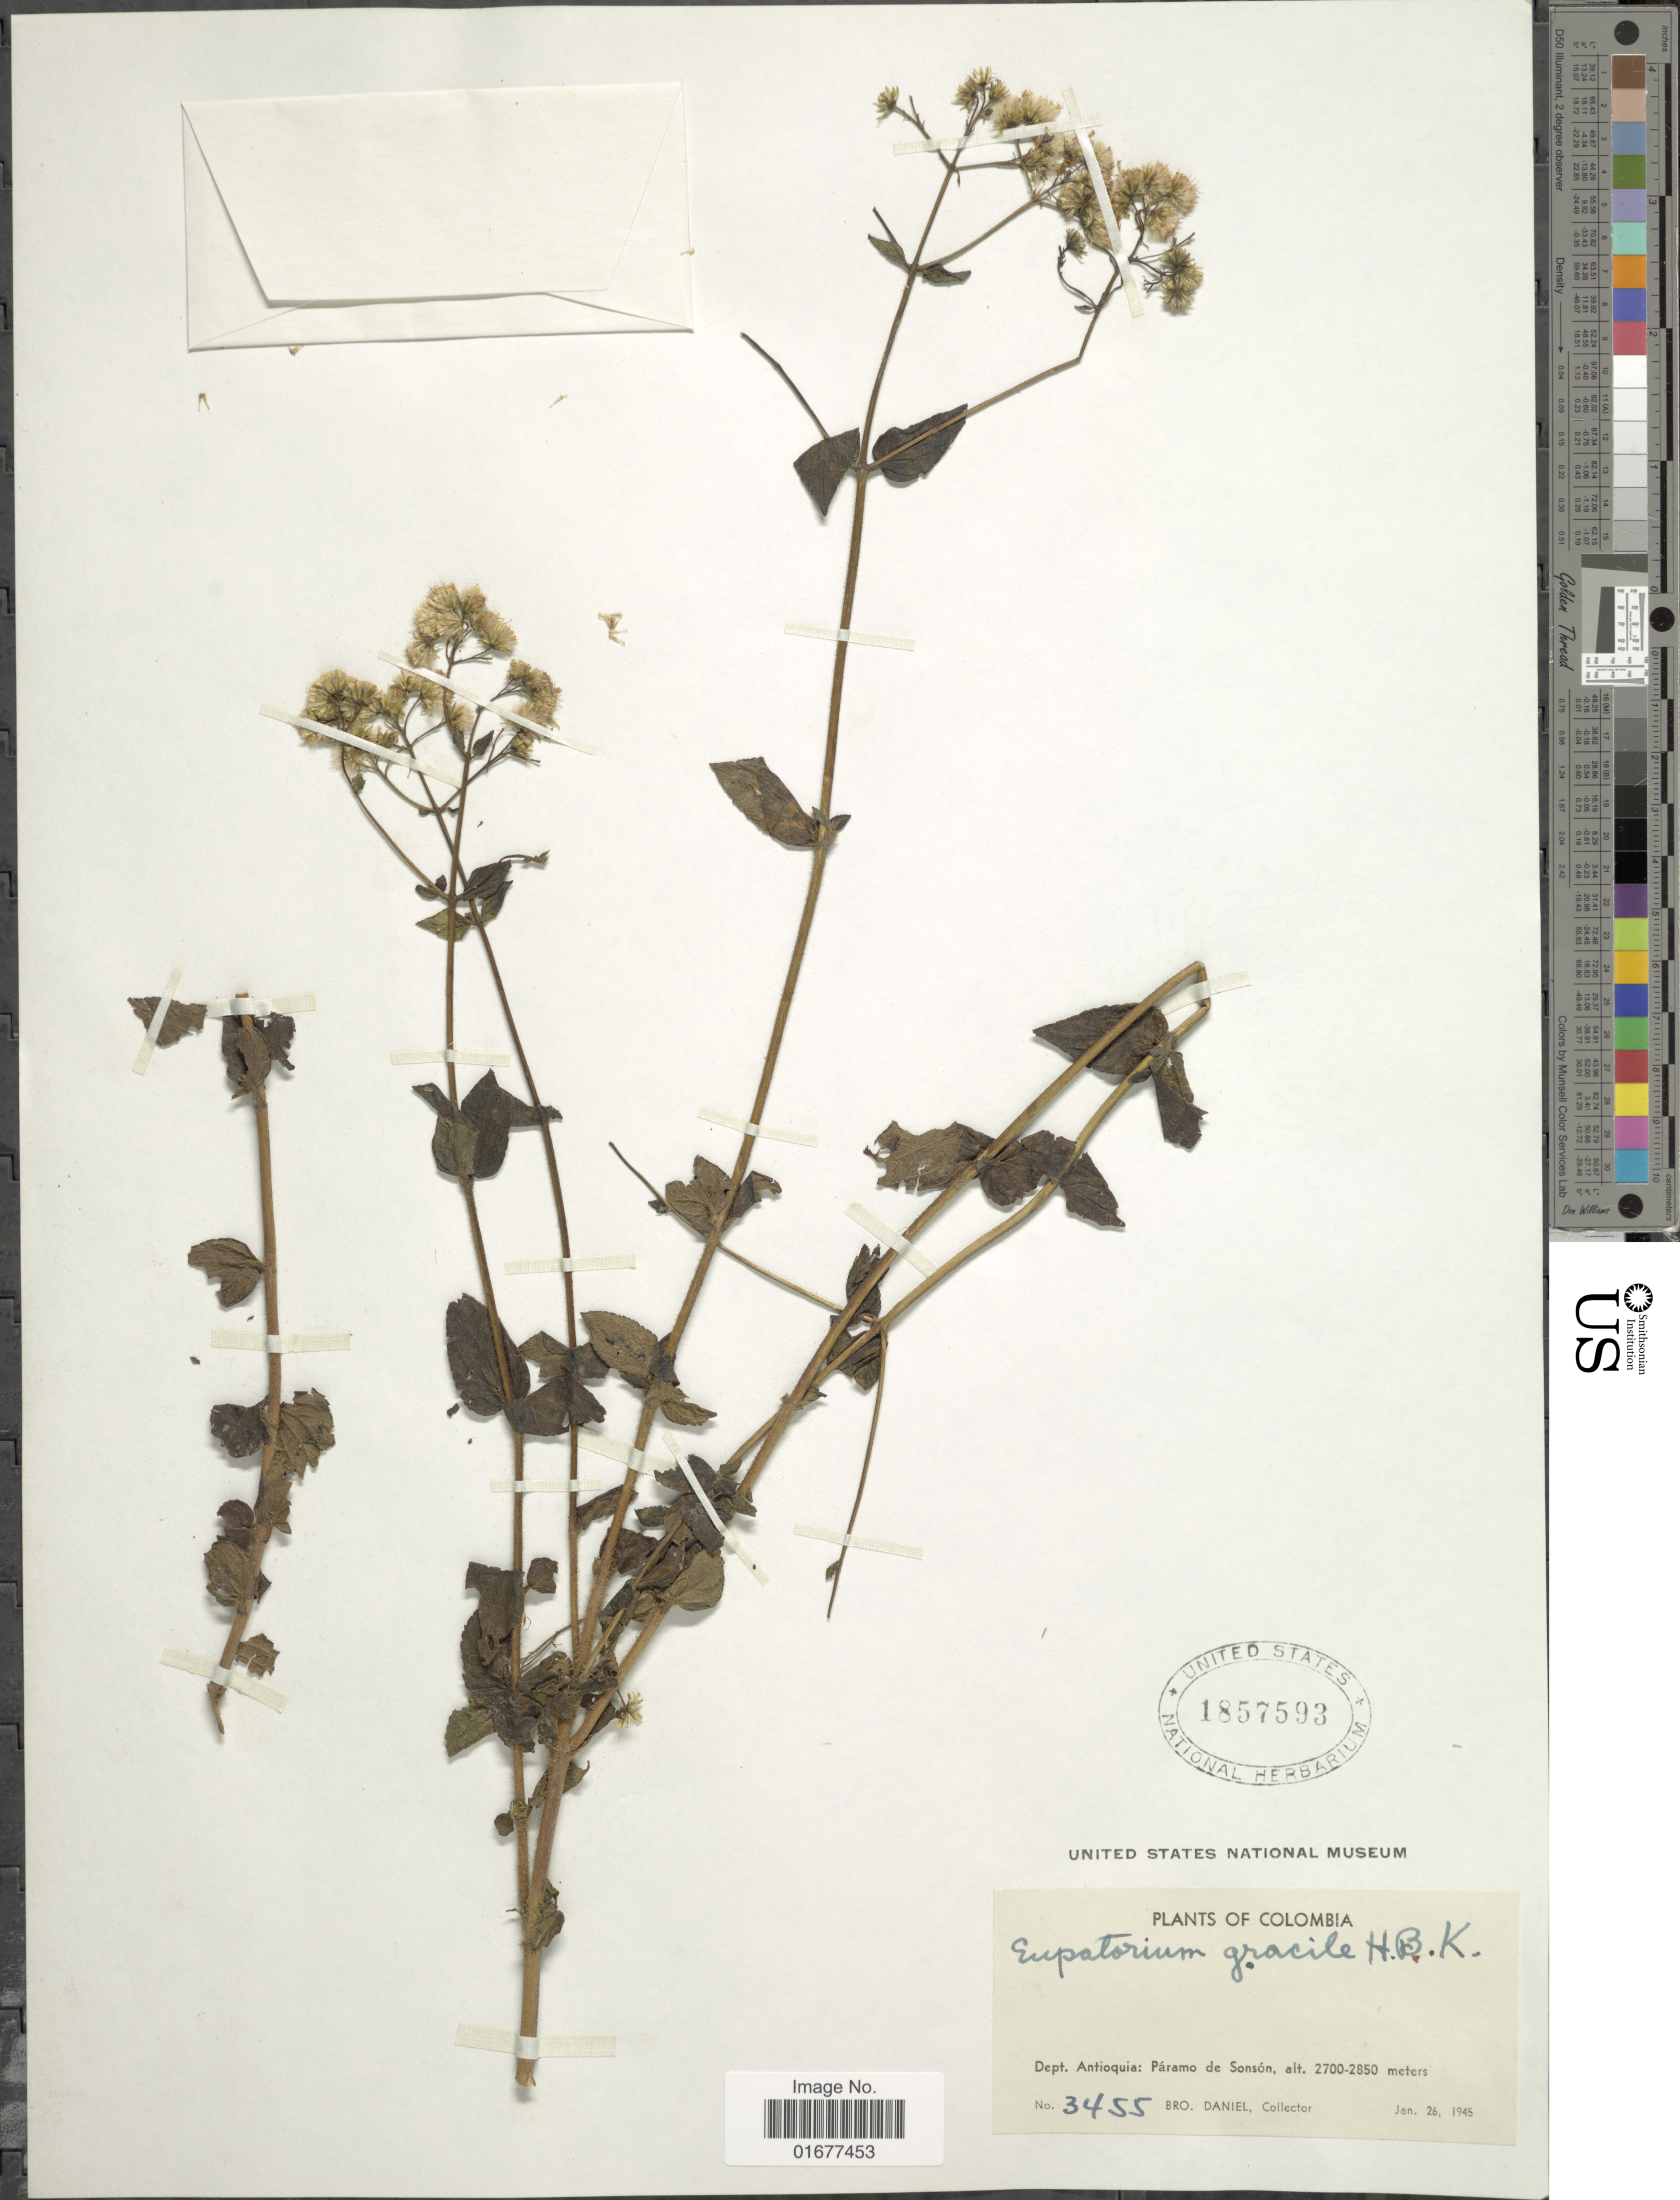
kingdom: Plantae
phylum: Tracheophyta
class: Magnoliopsida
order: Asterales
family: Asteraceae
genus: Ageratina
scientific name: Ageratina gracilis var. epilobioides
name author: (Kunth) R.M. King & H. Rob. ex Luteyn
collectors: Bro. Daniel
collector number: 3455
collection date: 1945-01-26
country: Colombia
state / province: Antioquia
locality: Paramo de Sonson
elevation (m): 2700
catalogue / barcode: US 1857593